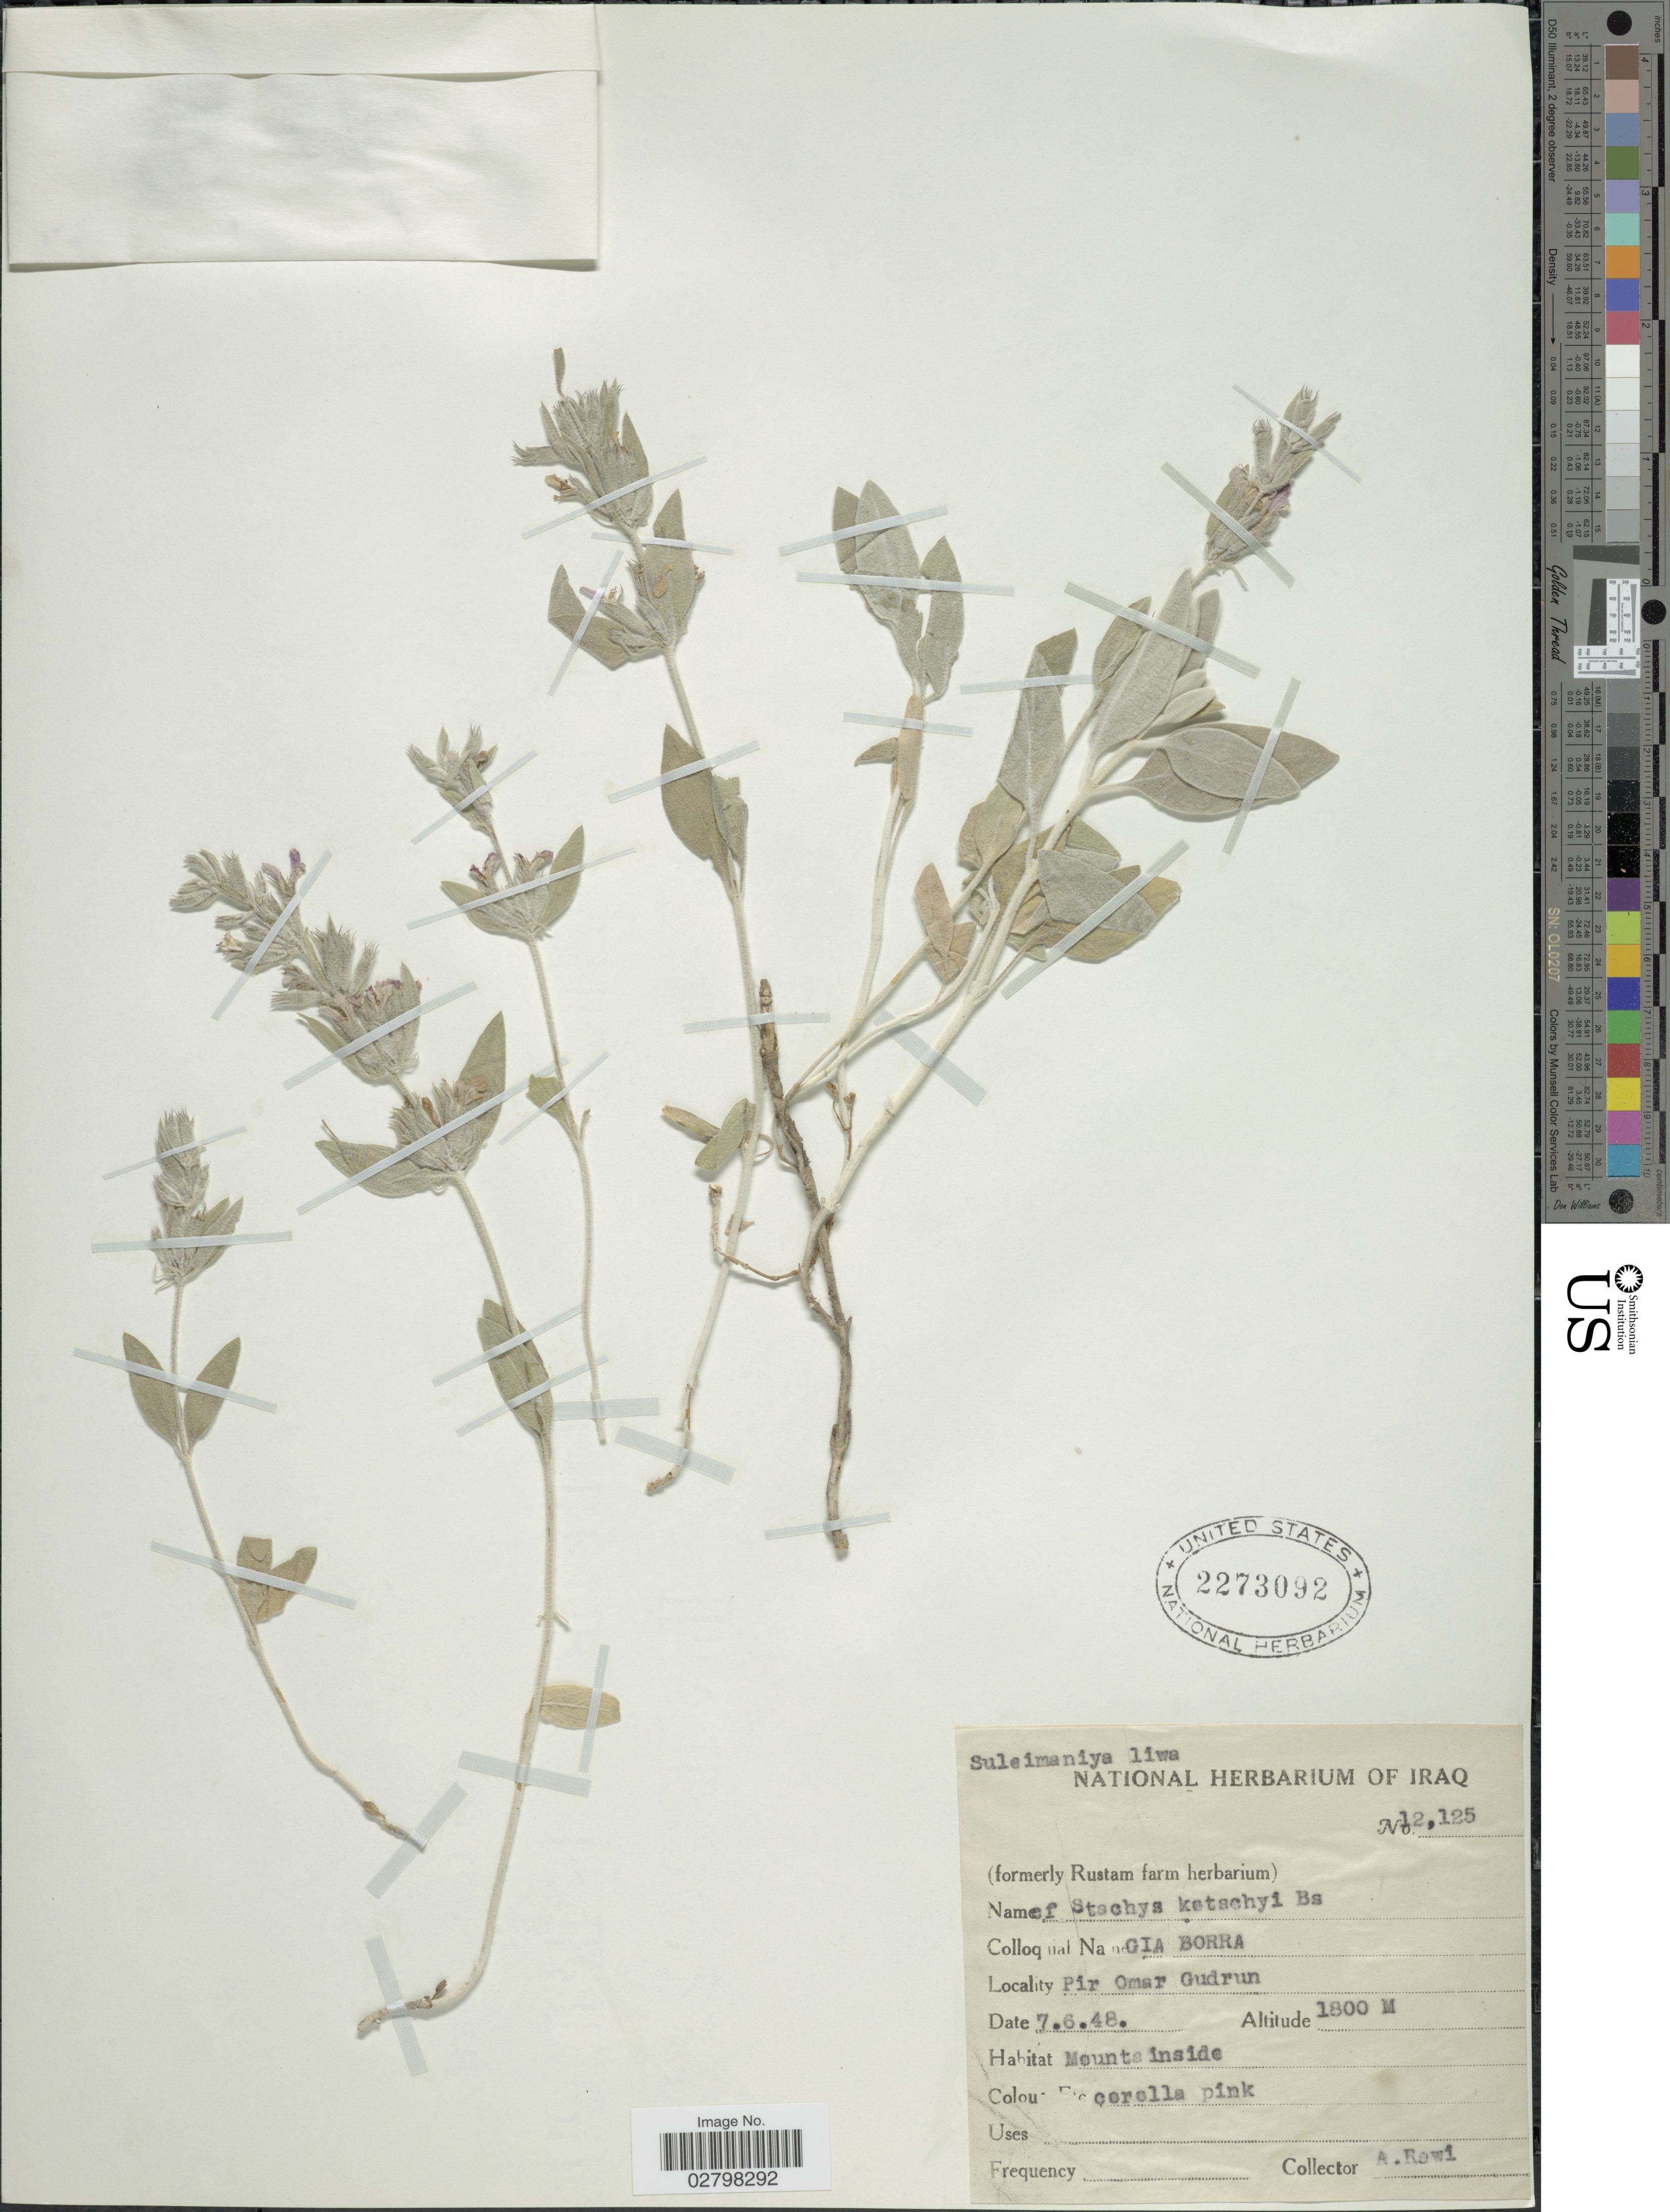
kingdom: Plantae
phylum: Tracheophyta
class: Magnoliopsida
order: Lamiales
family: Lamiaceae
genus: Stachys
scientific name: Stachys kotschyi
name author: Boiss. & Hohen.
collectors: A. Rawi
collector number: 12125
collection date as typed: Transcribed d/m/y: 7/6/48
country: Iraq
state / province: As Sulaymānīyah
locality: Pir Omar Gudrun. Suleimaniya liwa.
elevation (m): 1800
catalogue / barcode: US 2273092